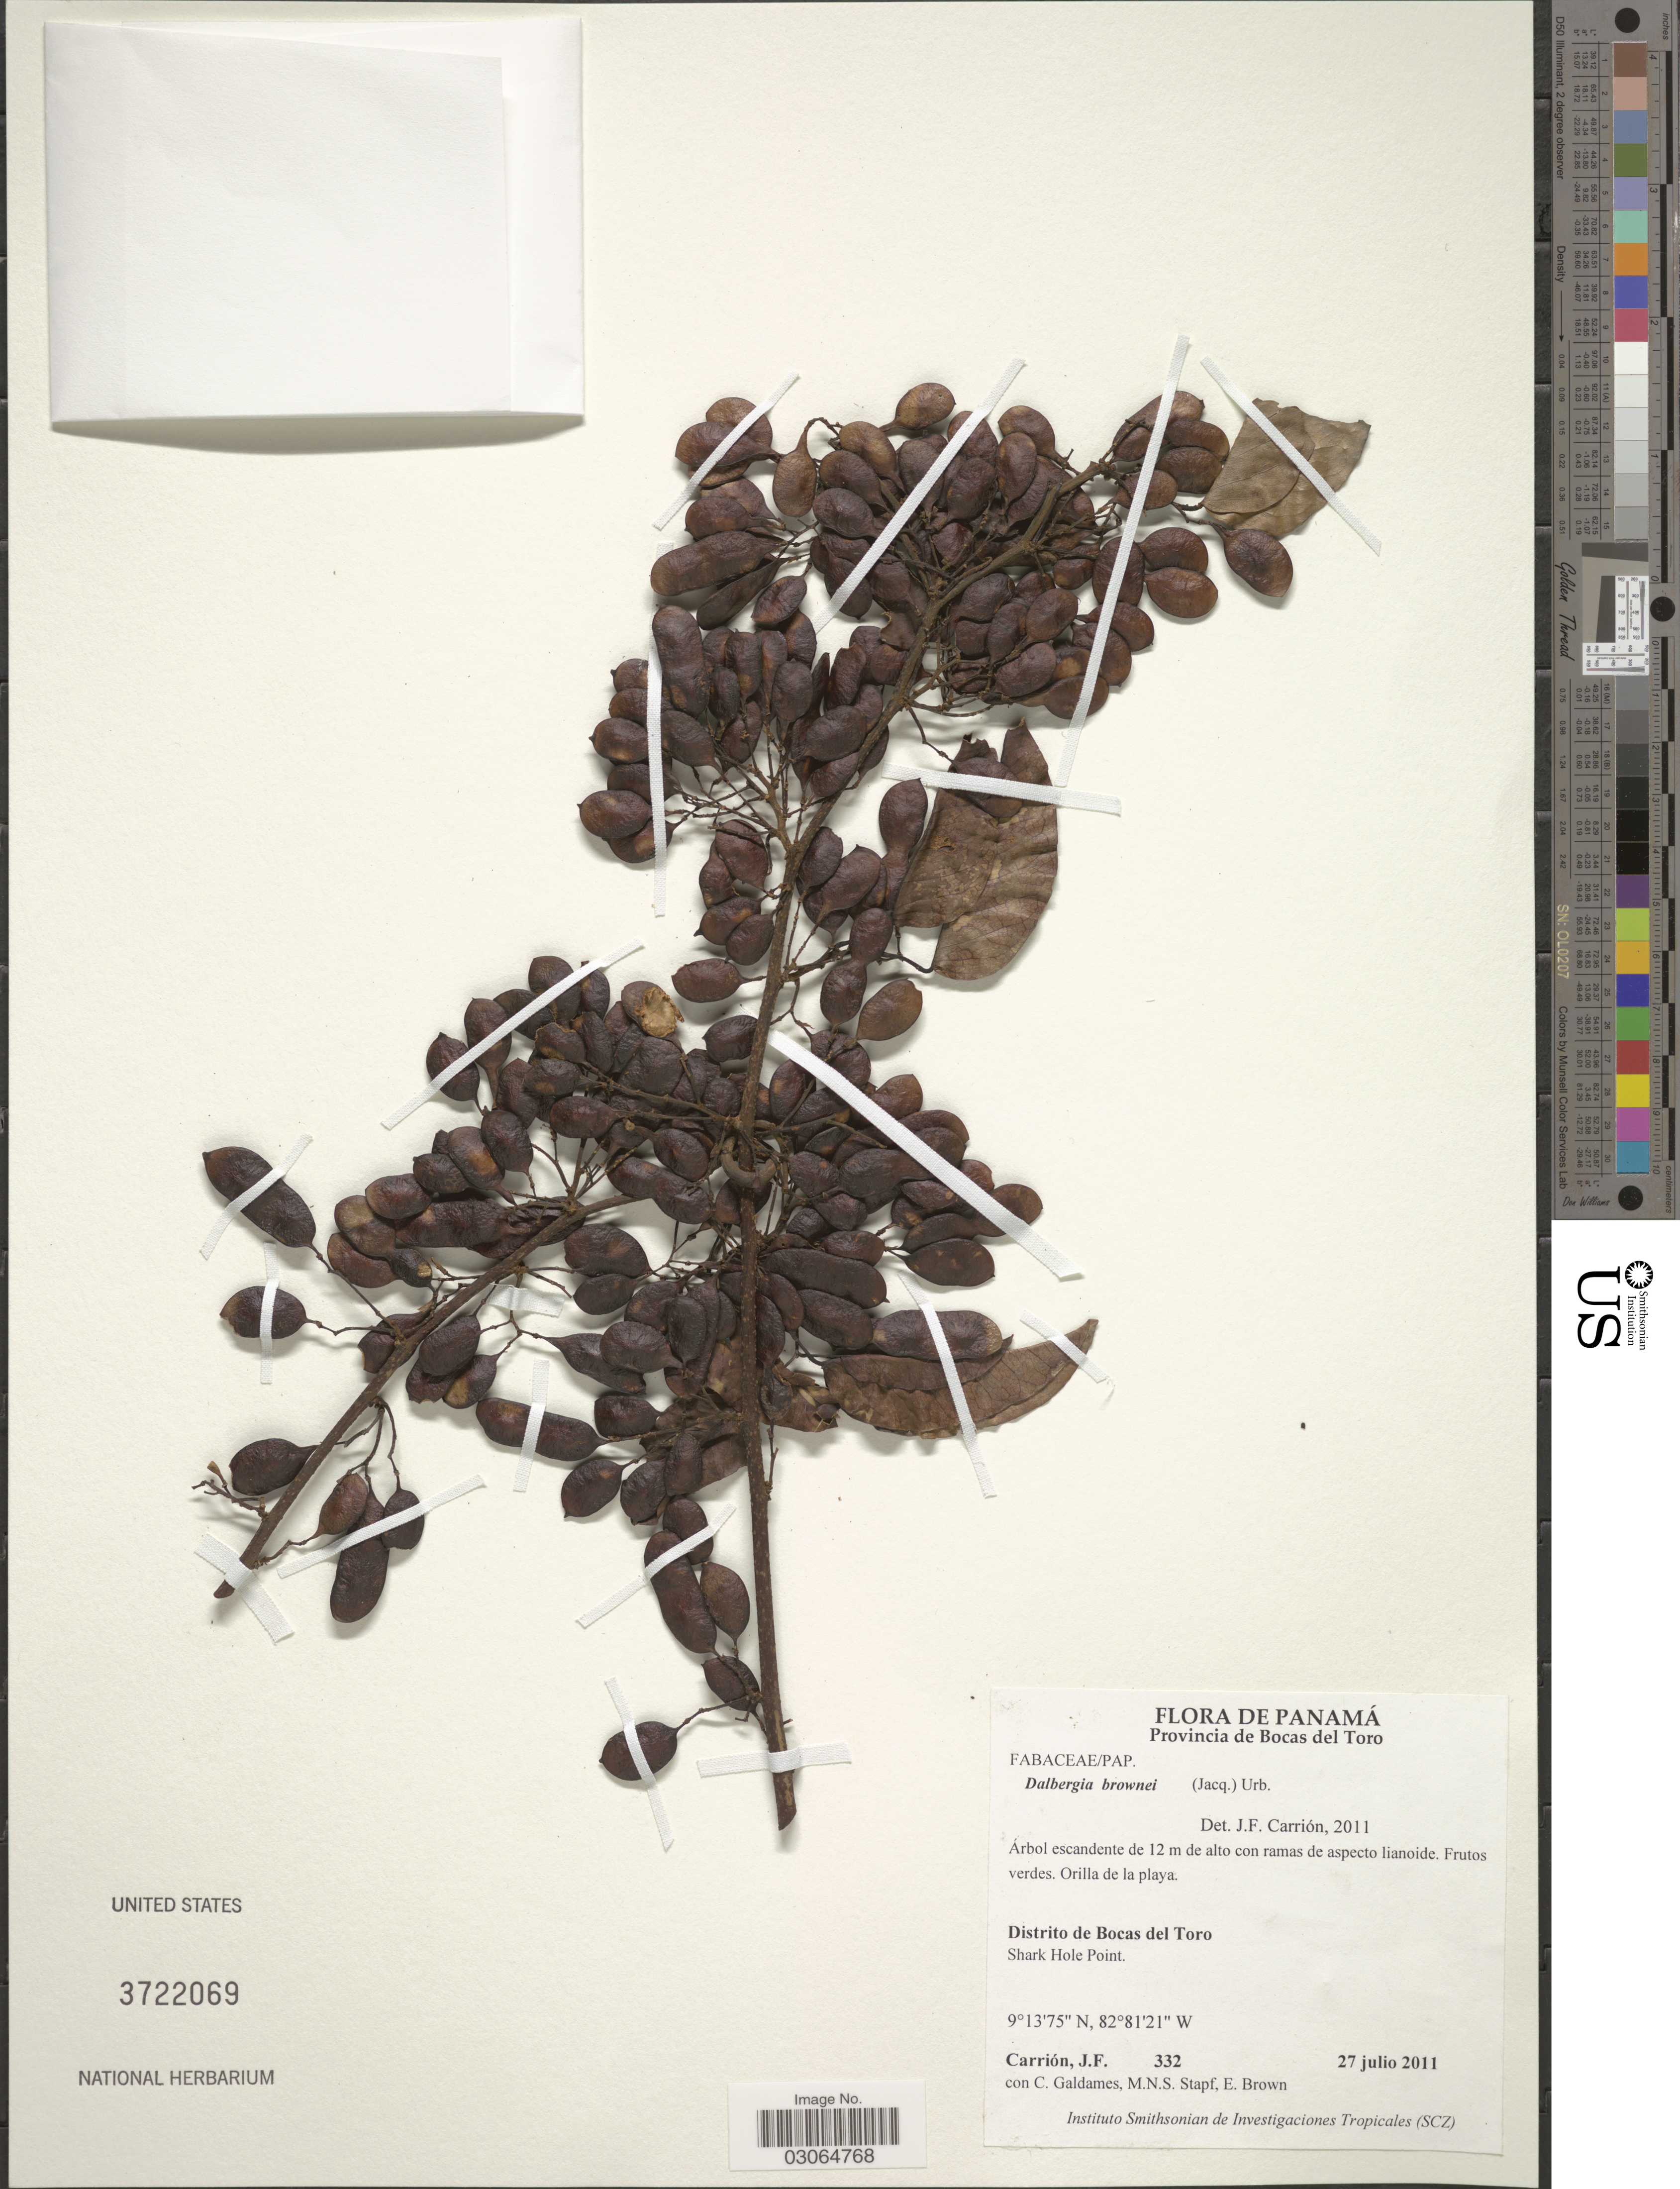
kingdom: Plantae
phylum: Tracheophyta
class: Magnoliopsida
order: Fabales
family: Fabaceae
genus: Dalbergia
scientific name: Dalbergia brownei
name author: (Jacq.) Schinz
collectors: J. F. Carrión, C. Galdames, M. Stapf & E. Brown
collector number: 332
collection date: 2011-07-27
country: Panama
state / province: Bocas del Toro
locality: Distrito de Bocas del Toro. Shark Hole Point.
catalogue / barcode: US 3722069